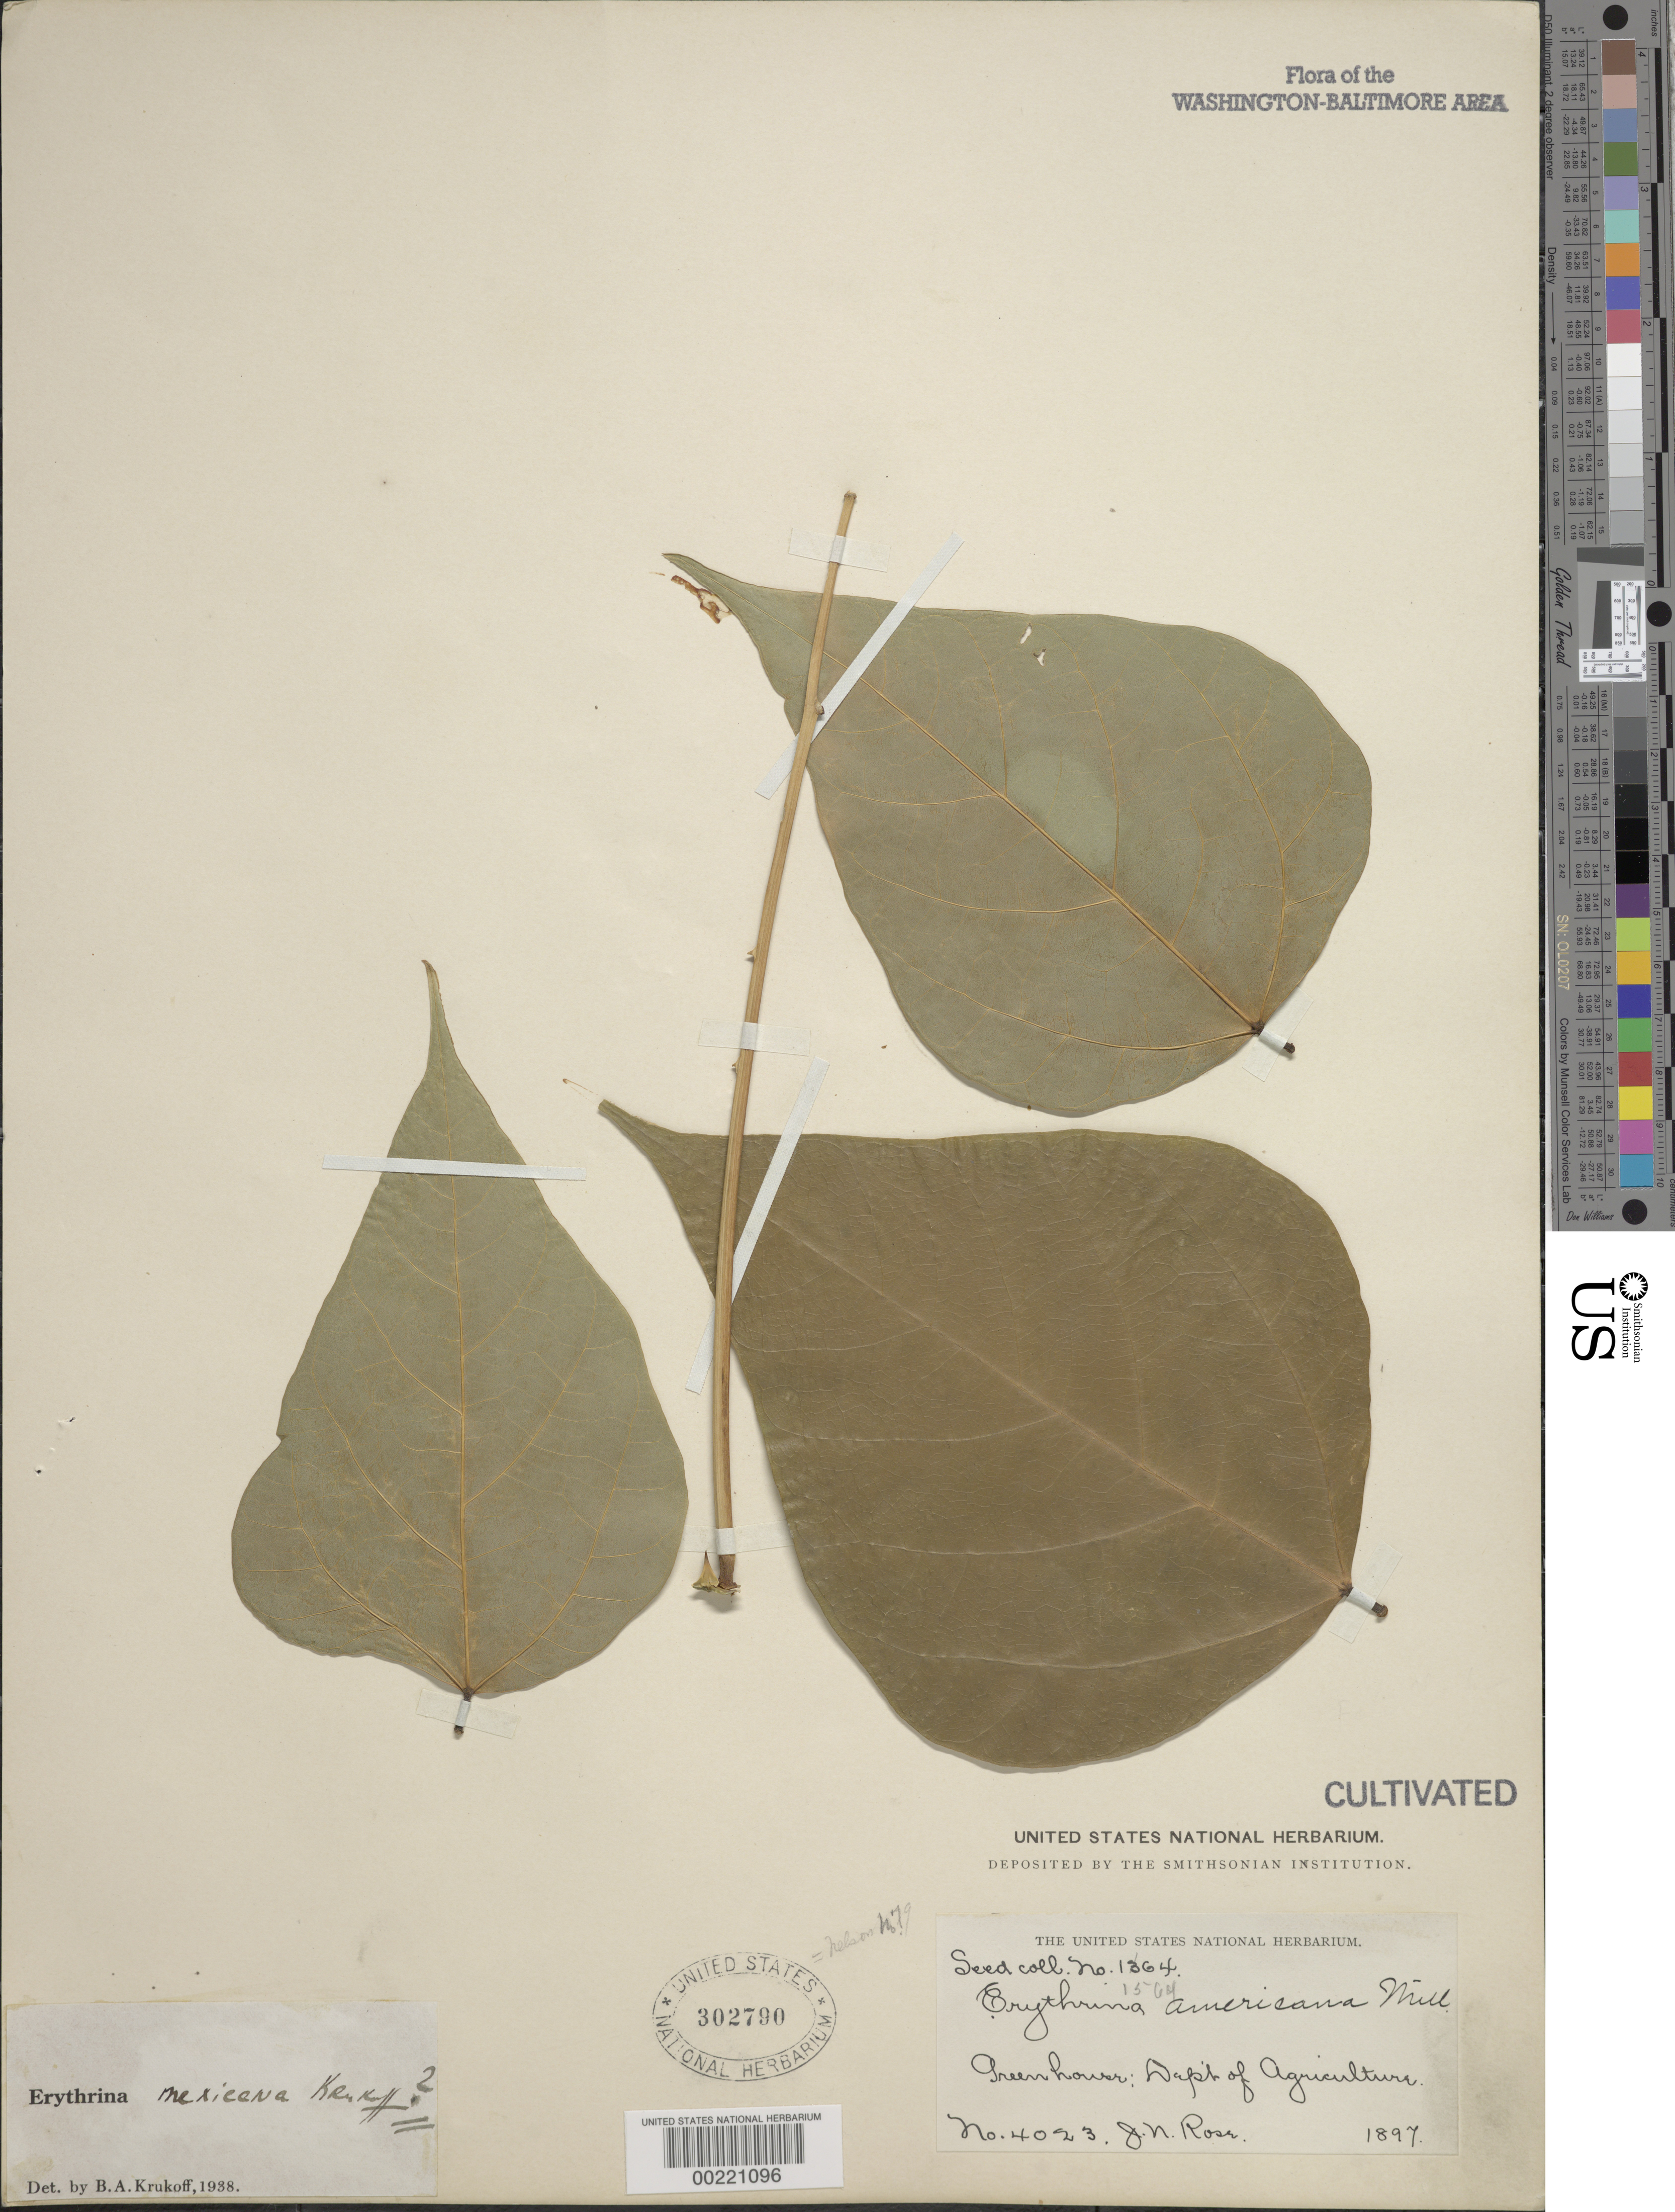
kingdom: Plantae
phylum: Tracheophyta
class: Magnoliopsida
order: Fabales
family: Fabaceae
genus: Erythrina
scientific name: Erythrina sp.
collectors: J. N. Rose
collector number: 4023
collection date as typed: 1897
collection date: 1897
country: United States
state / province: District of Columbia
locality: Department of agriculture greenhouse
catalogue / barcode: US 302790